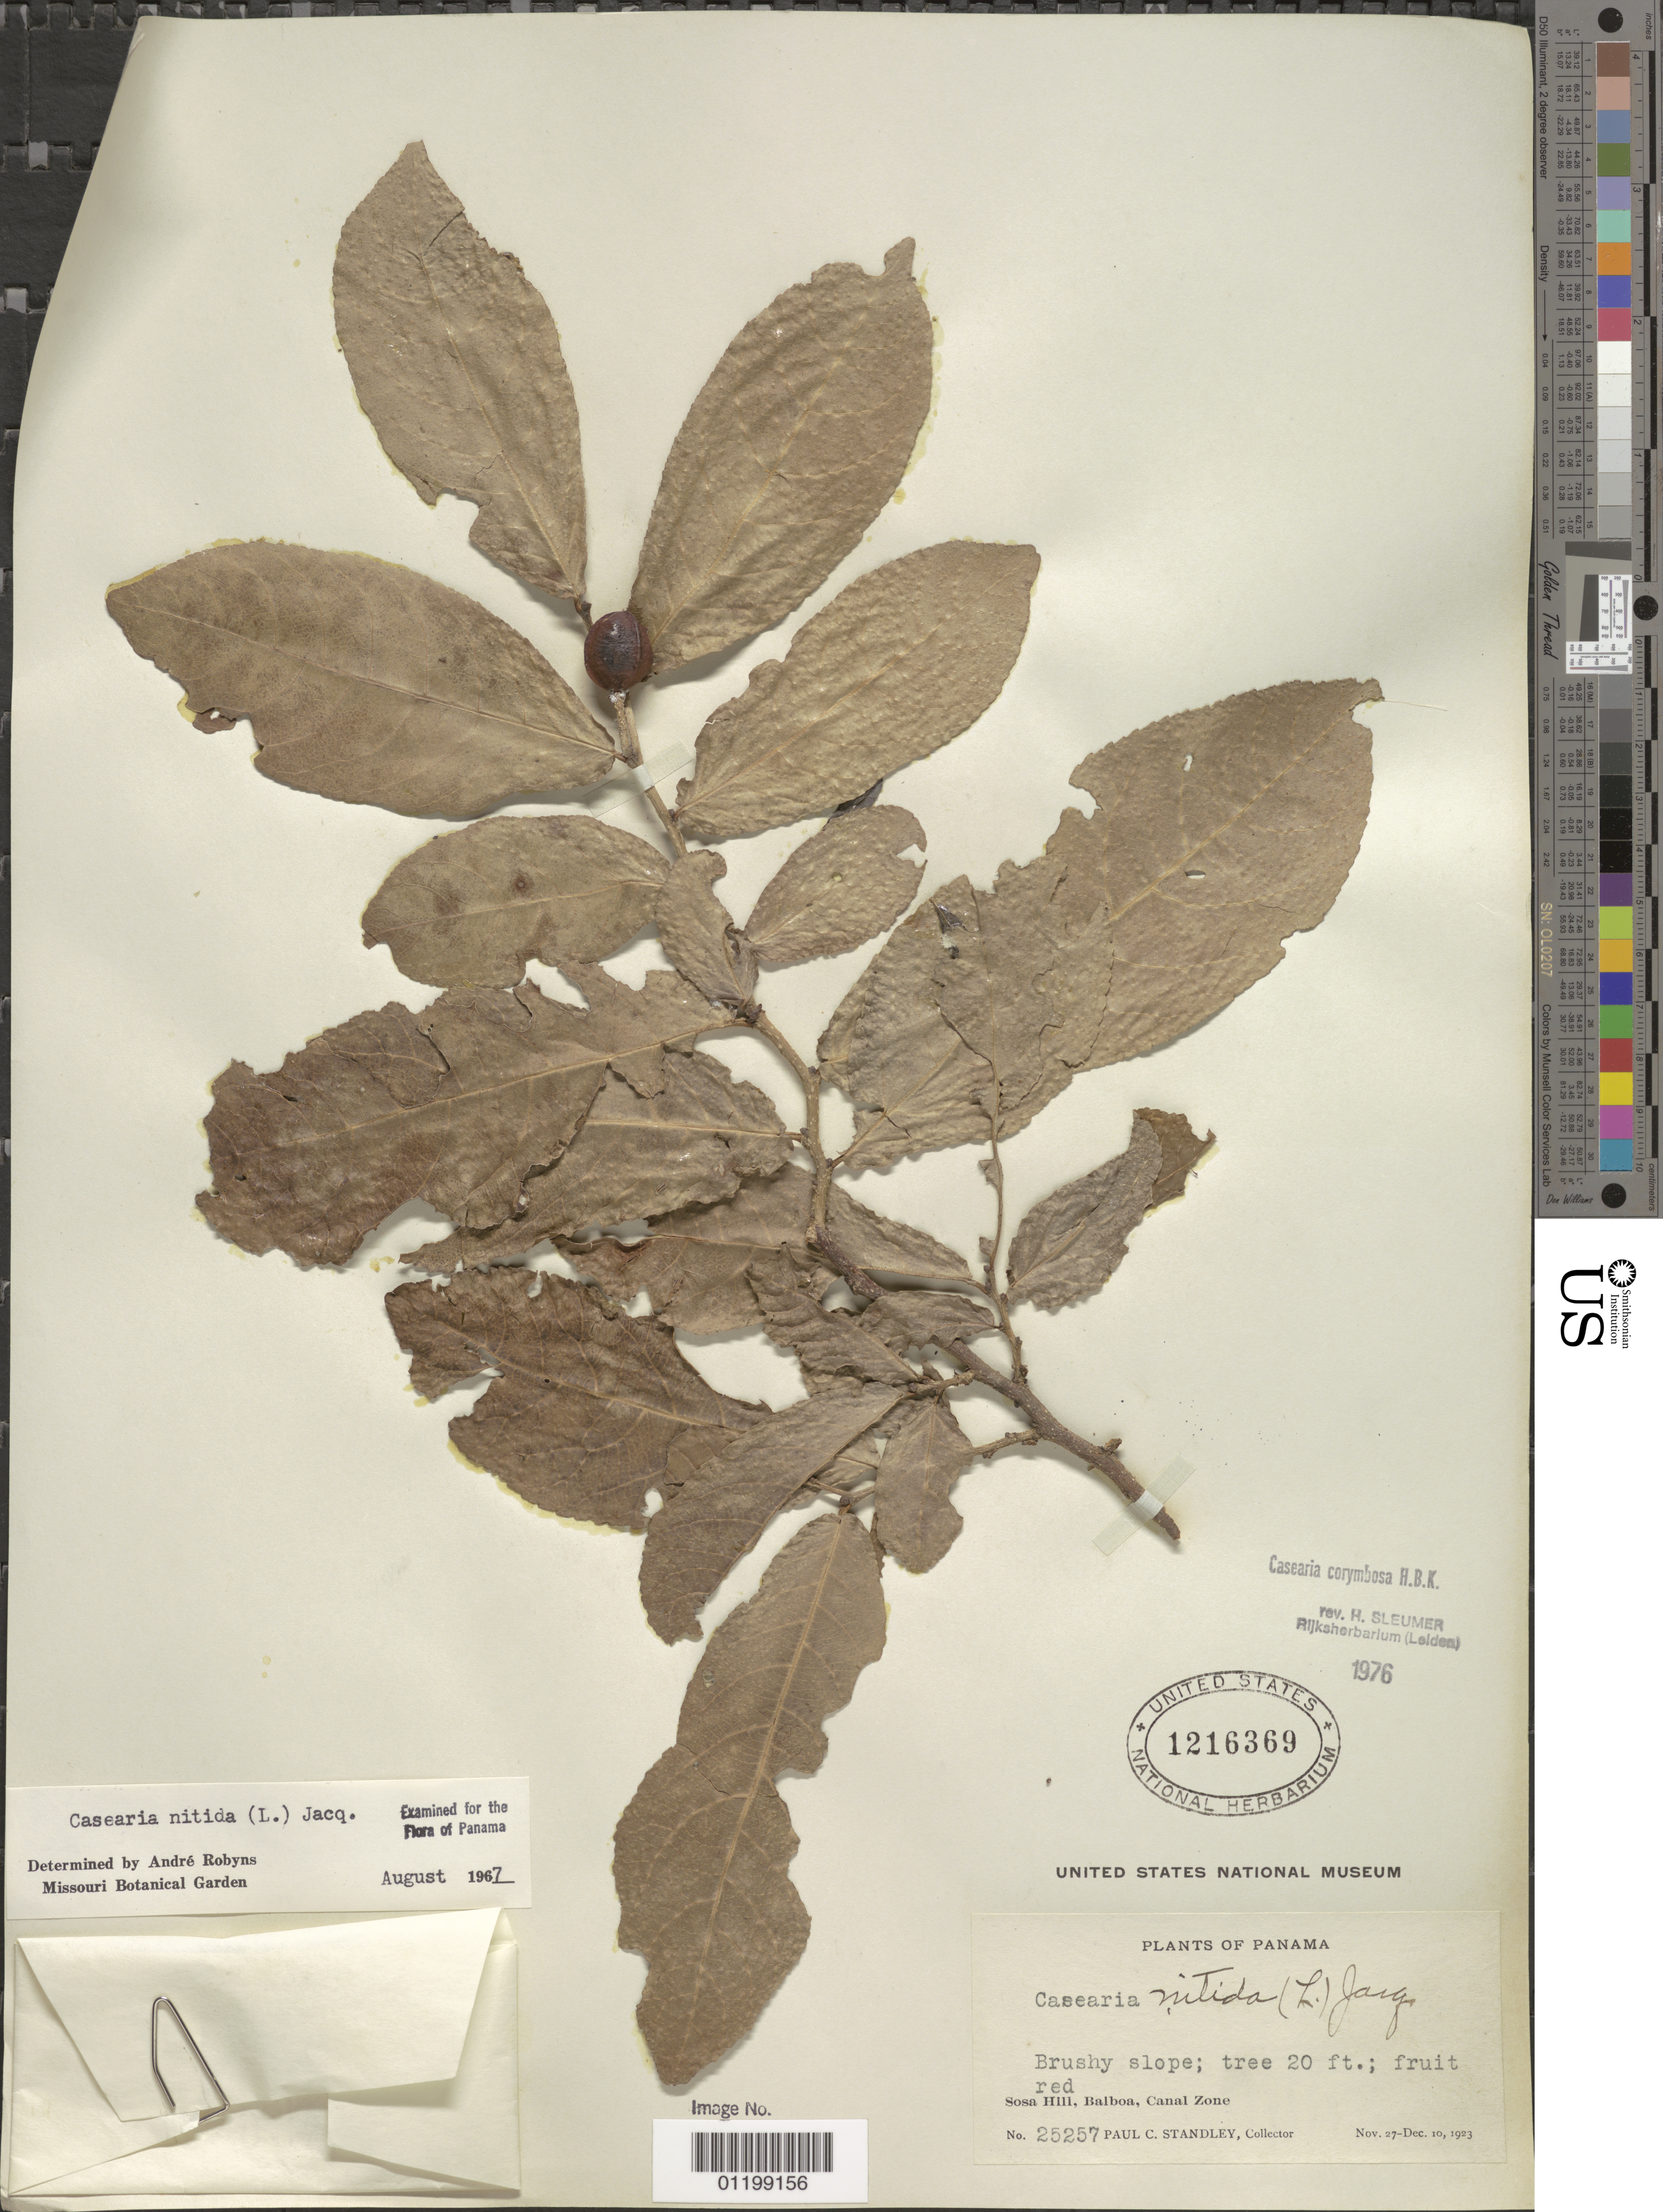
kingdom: Plantae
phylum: Tracheophyta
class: Magnoliopsida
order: Malpighiales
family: Salicaceae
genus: Casearia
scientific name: Casearia corymbosa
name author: Kunth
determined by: Sleumer, H. O.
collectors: P. C. Standley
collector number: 25257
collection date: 1923-11-27/1923-12-10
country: Panama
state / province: Panamá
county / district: Canal Zone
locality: Sosa Hill, Balboa.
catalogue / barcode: US 1216369